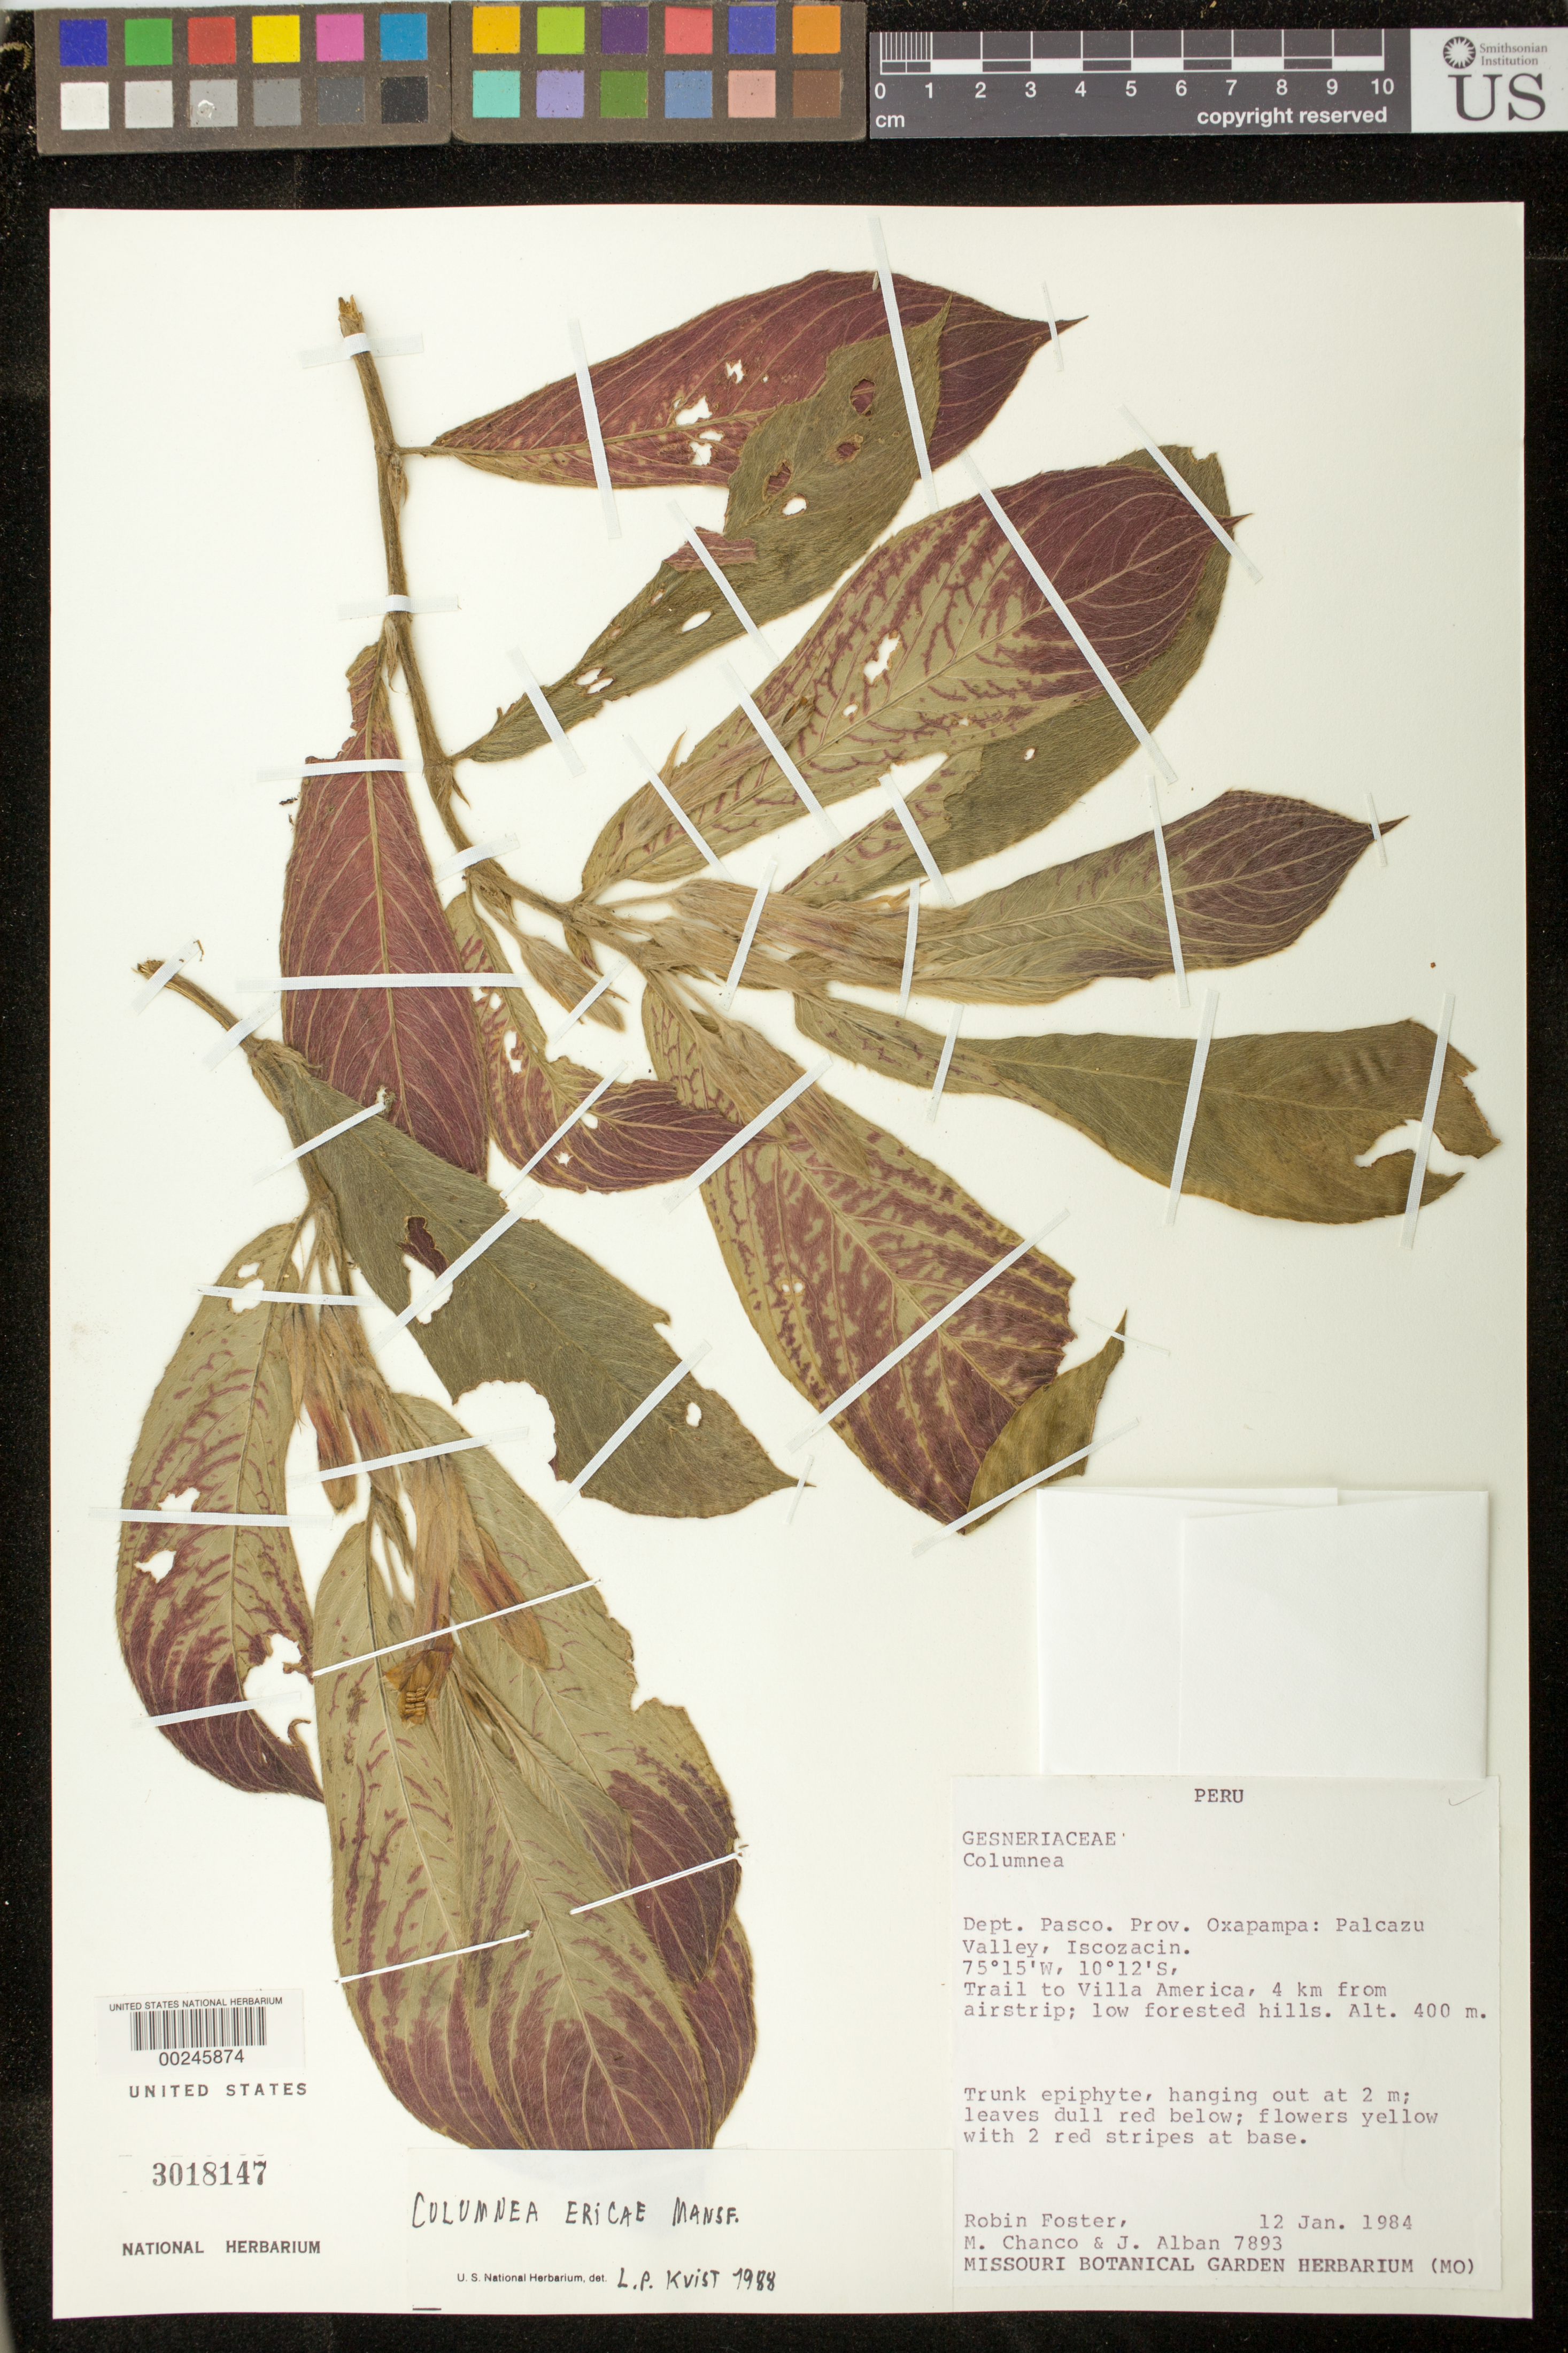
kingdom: Plantae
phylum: Tracheophyta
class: Magnoliopsida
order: Lamiales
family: Gesneriaceae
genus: Columnea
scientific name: Columnea ericae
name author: Mansf.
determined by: Clark, J. L., (SEL), The Marie Selby Botanical Garden (UNITED STATES)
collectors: R. Foster, M. Chanco & J. Alban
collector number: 7893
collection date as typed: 12 Jan 1984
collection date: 1984-01-12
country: Peru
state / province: Pasco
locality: Prov. Oxapampa, Palcazu Valley, Iscozacin, trail to Villa America, 4 km from airstrip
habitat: Low forested hills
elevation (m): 400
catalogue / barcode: US 3018147